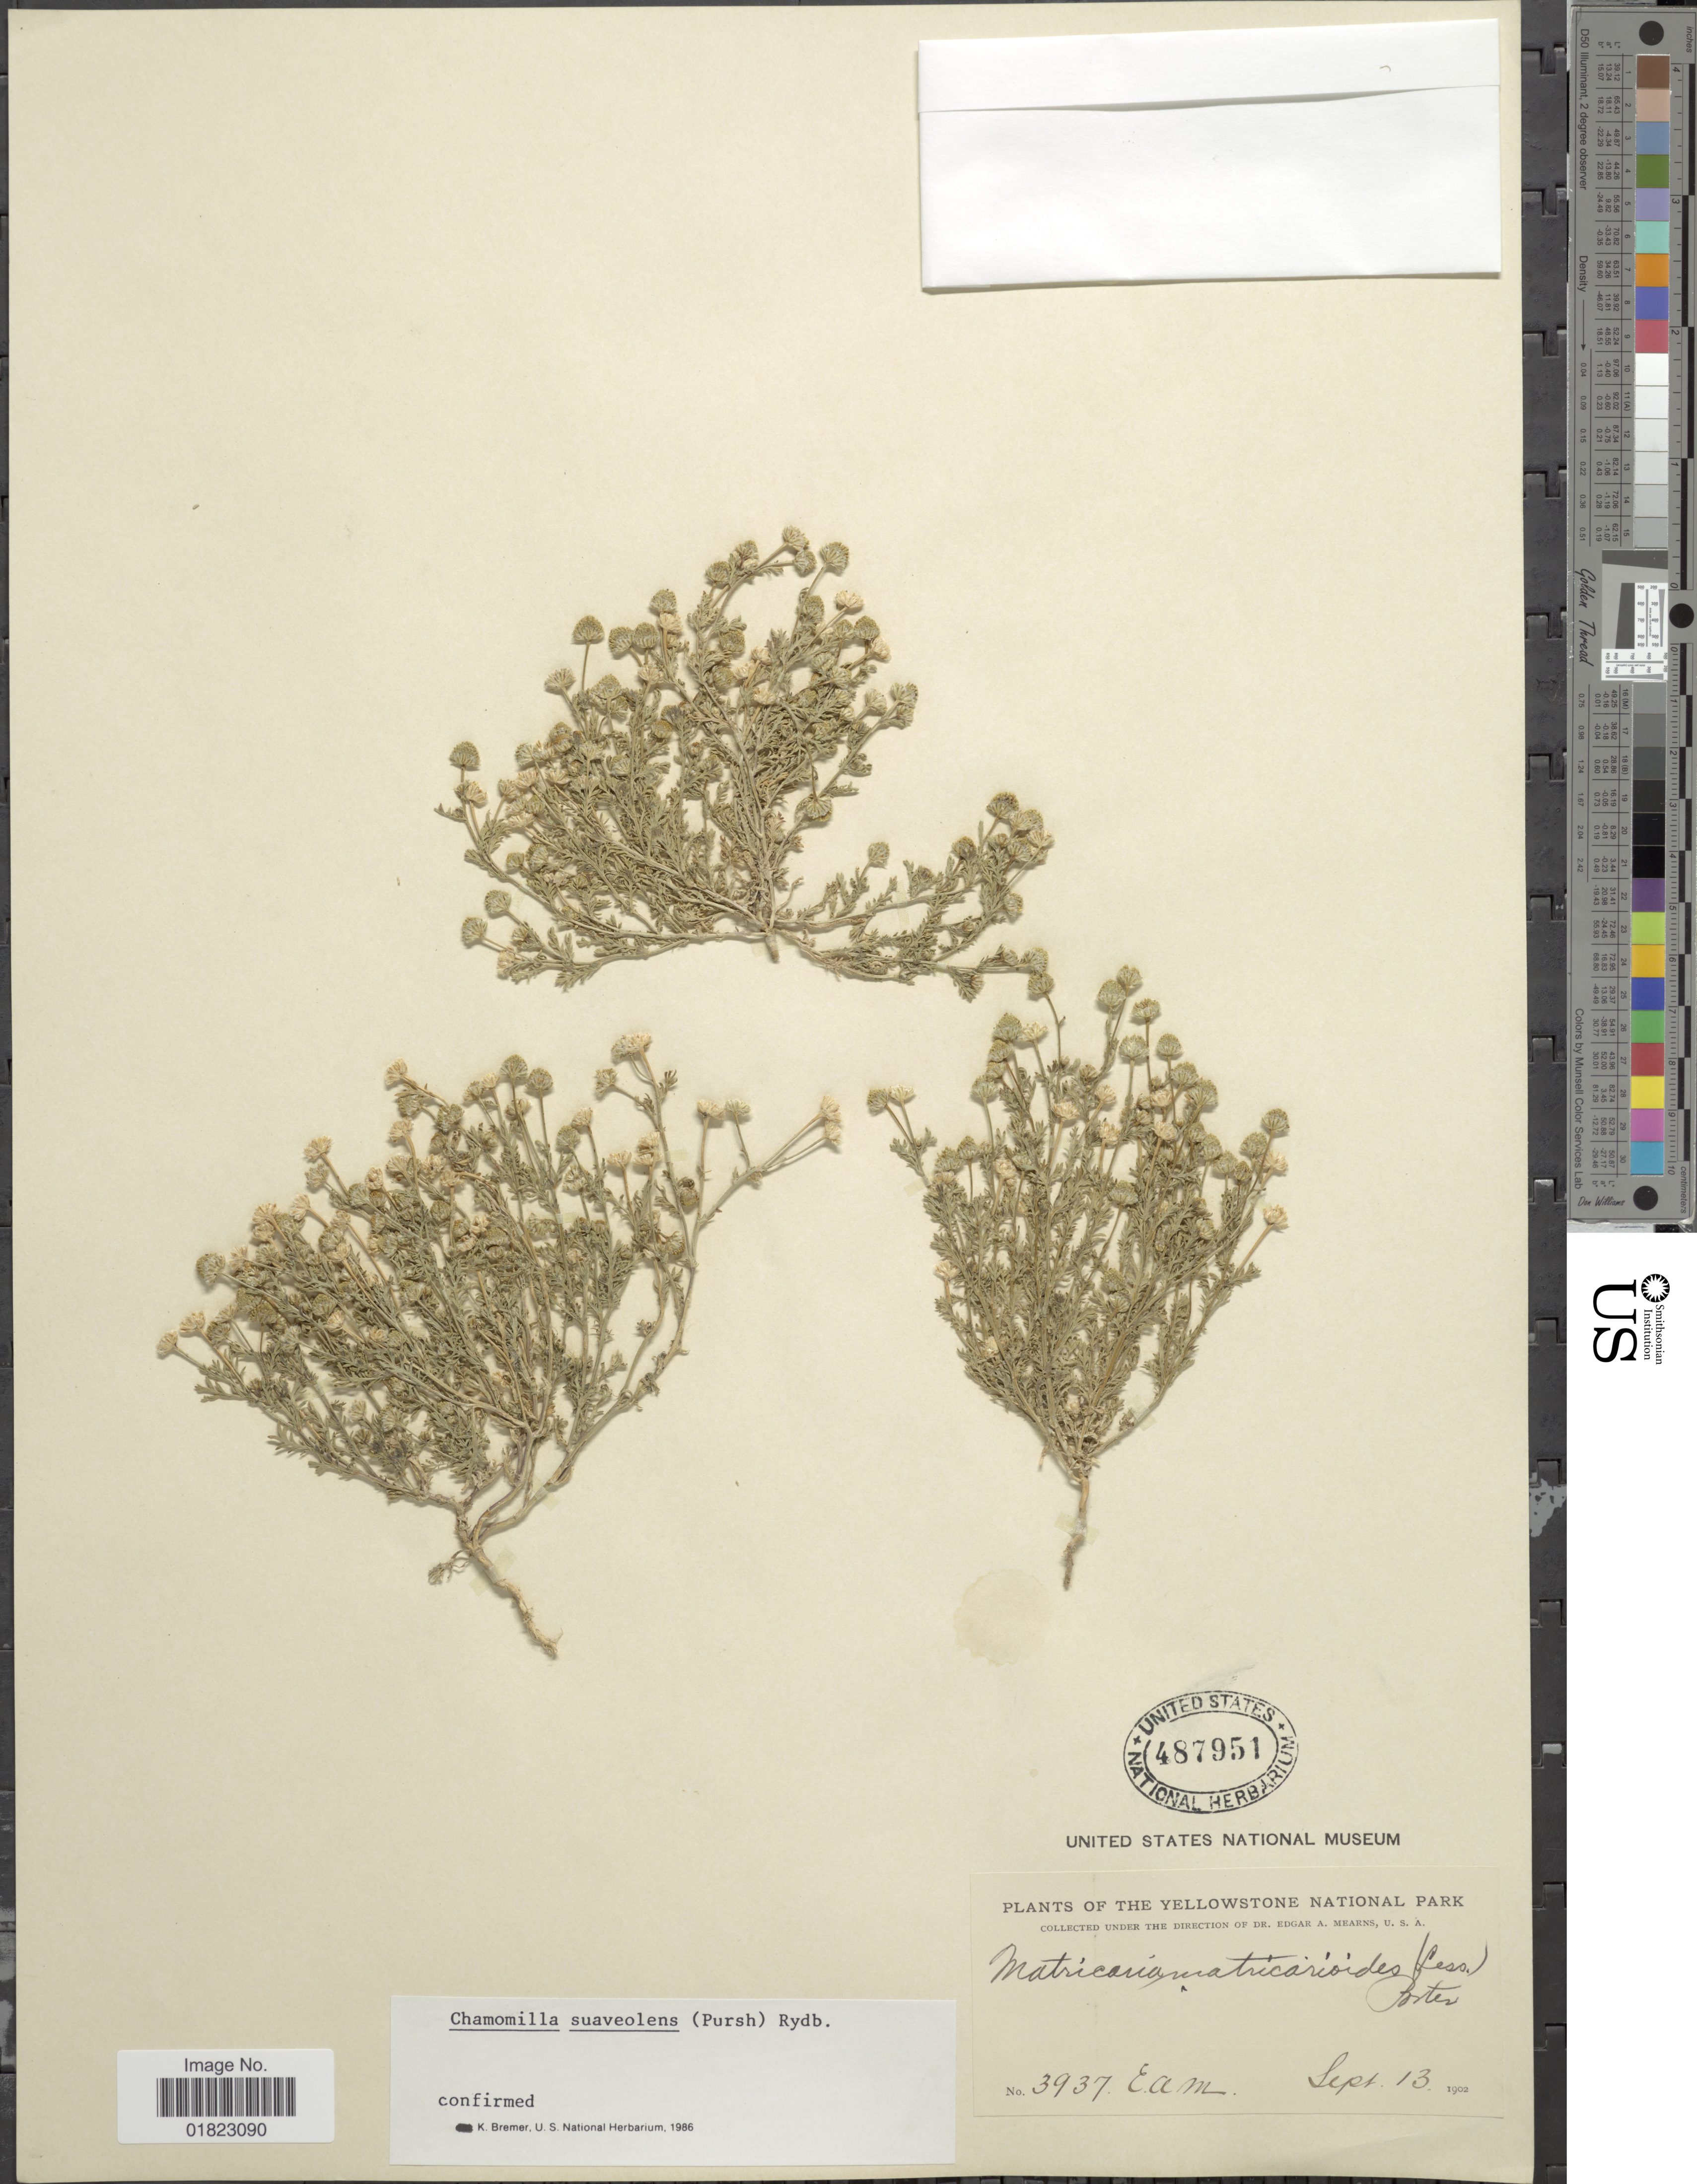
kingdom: Plantae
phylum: Tracheophyta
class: Magnoliopsida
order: Asterales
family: Asteraceae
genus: Matricaria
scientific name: Matricaria matricarioides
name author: (Less.) Porter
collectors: E. A. Mearns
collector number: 3937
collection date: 1902-09-13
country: United States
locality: Yellowstone National Park.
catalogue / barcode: US 487951